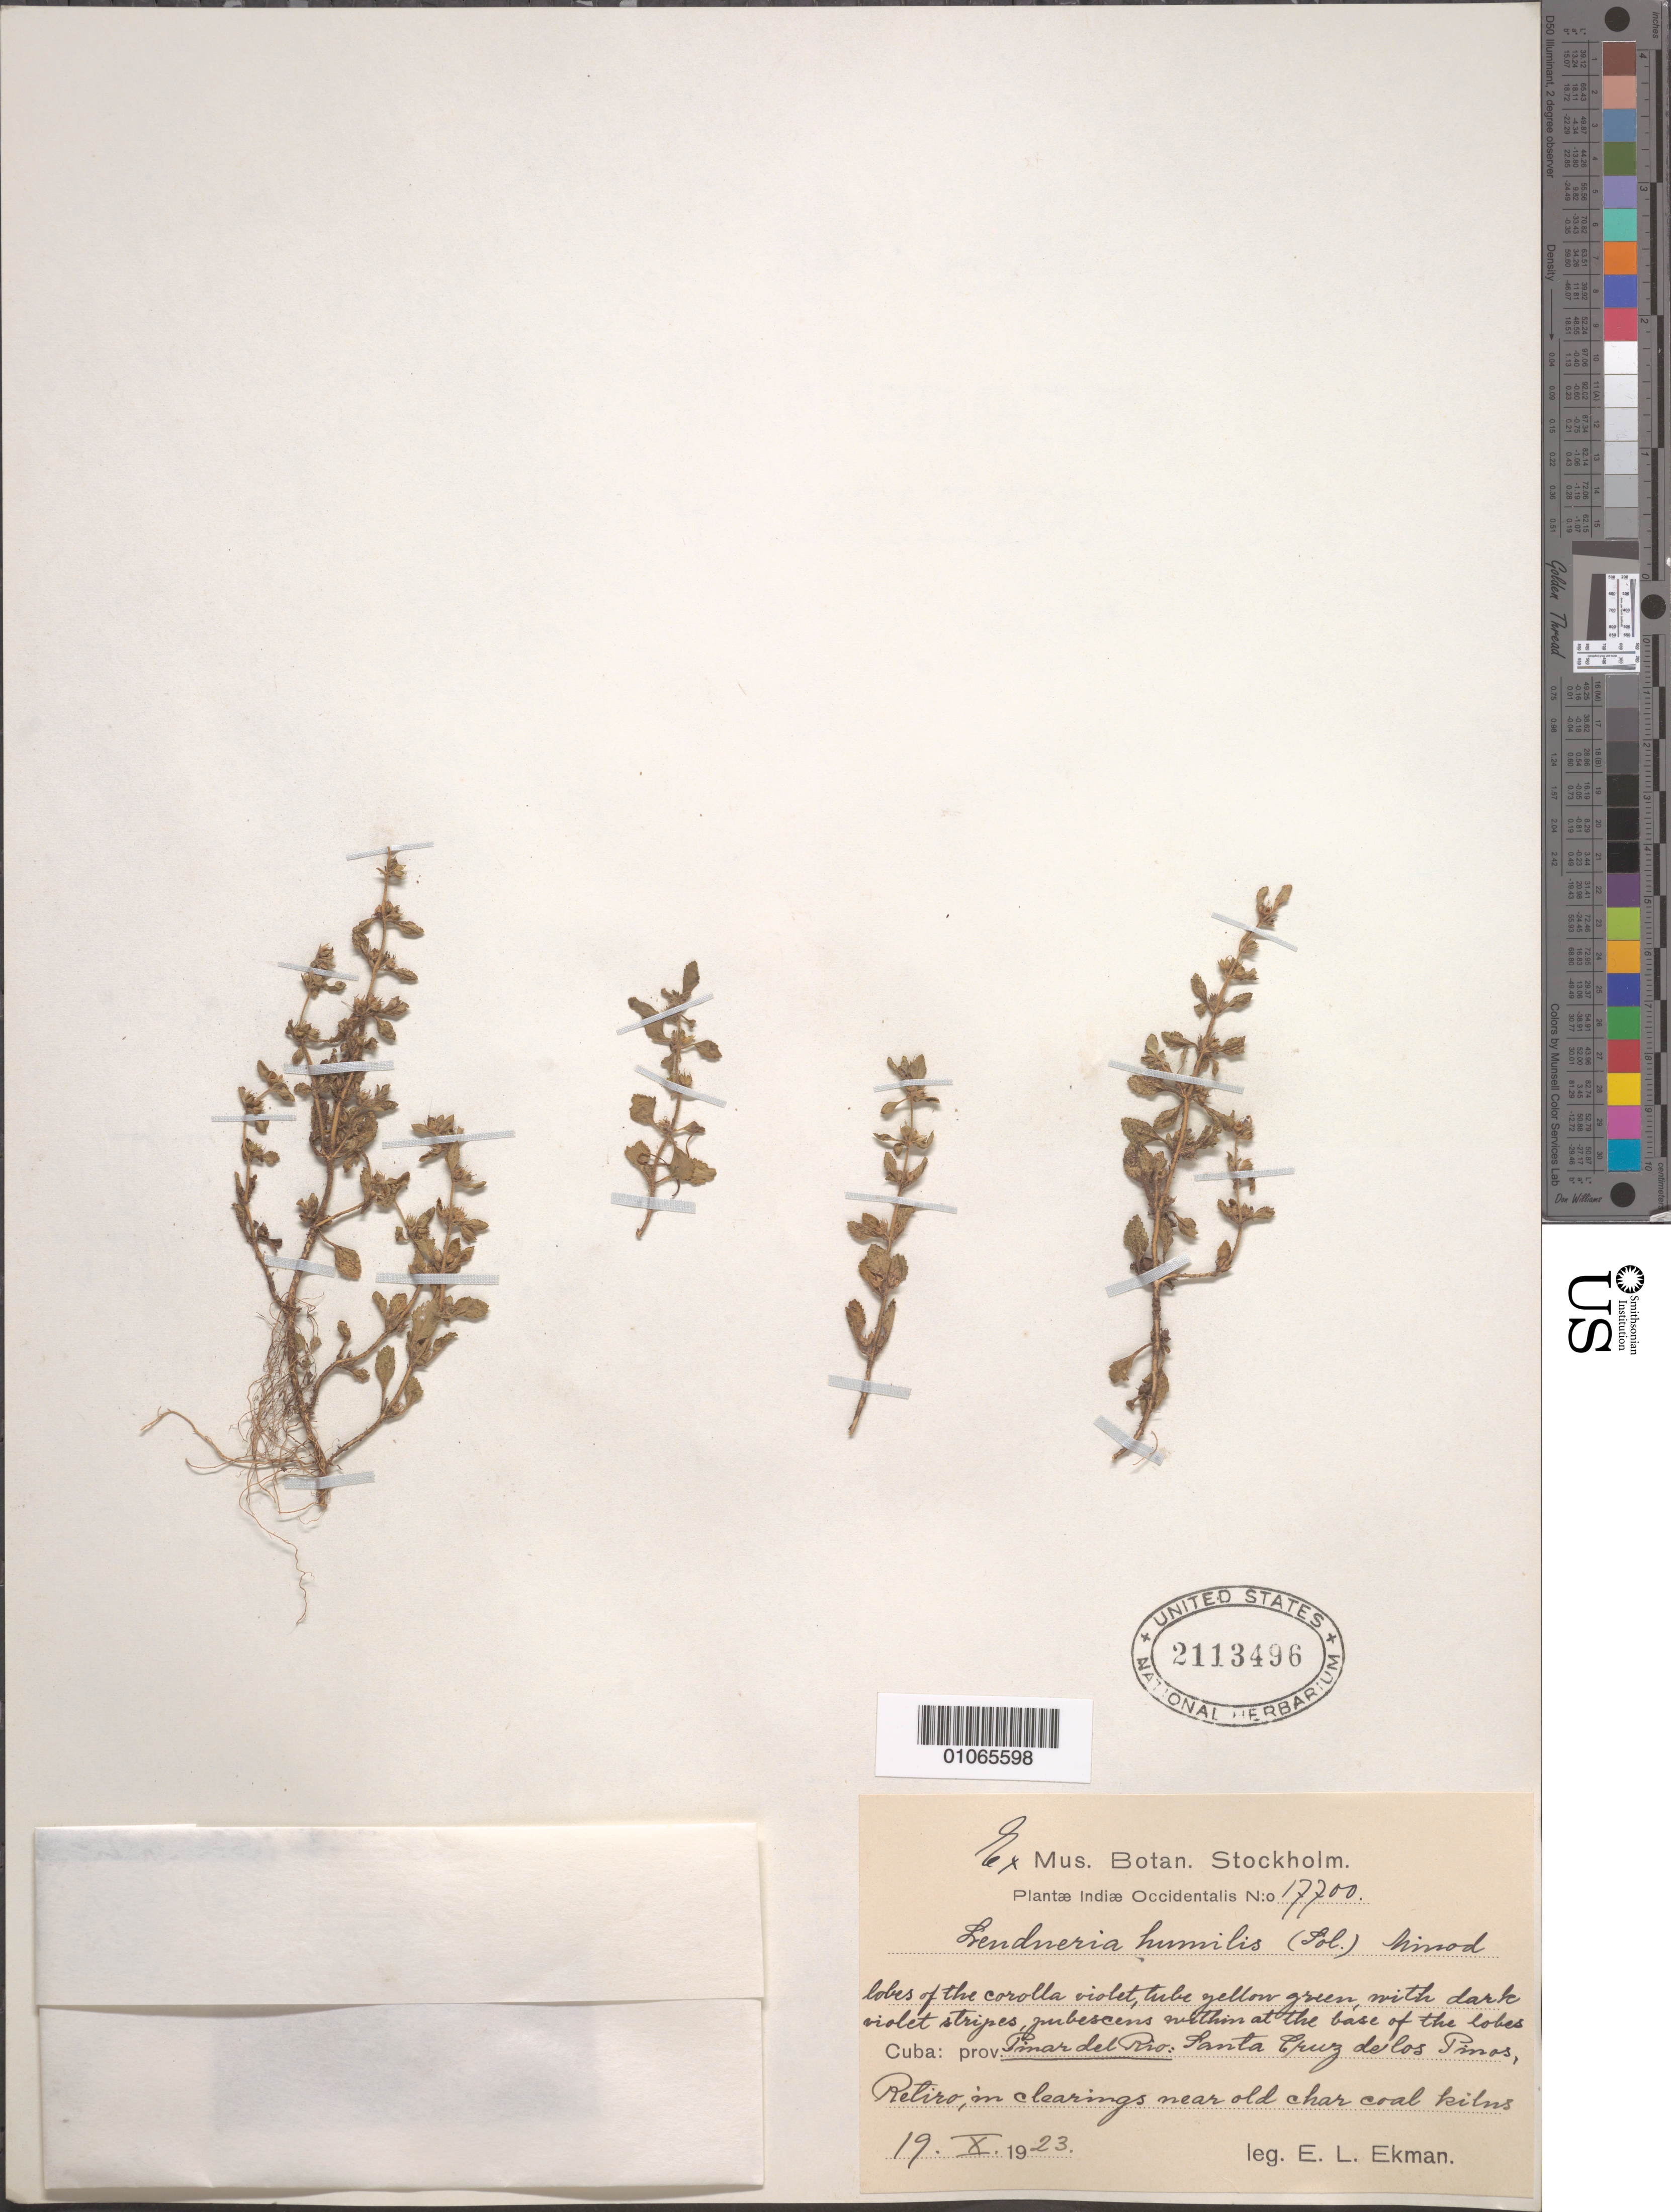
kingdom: Plantae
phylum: Tracheophyta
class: Magnoliopsida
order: Lamiales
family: Plantaginaceae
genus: Lendneria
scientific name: Lendneria ageratifolia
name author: (C. Wright) Pennell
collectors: E. L. Ekman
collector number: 17700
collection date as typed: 19 Oct 1923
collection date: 1923-10-19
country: Cuba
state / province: Pinar del Rio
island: Cuba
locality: Santa Cruz de los Pinas; Retiro, in clearings near old charcoal kilns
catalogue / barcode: US 2113496